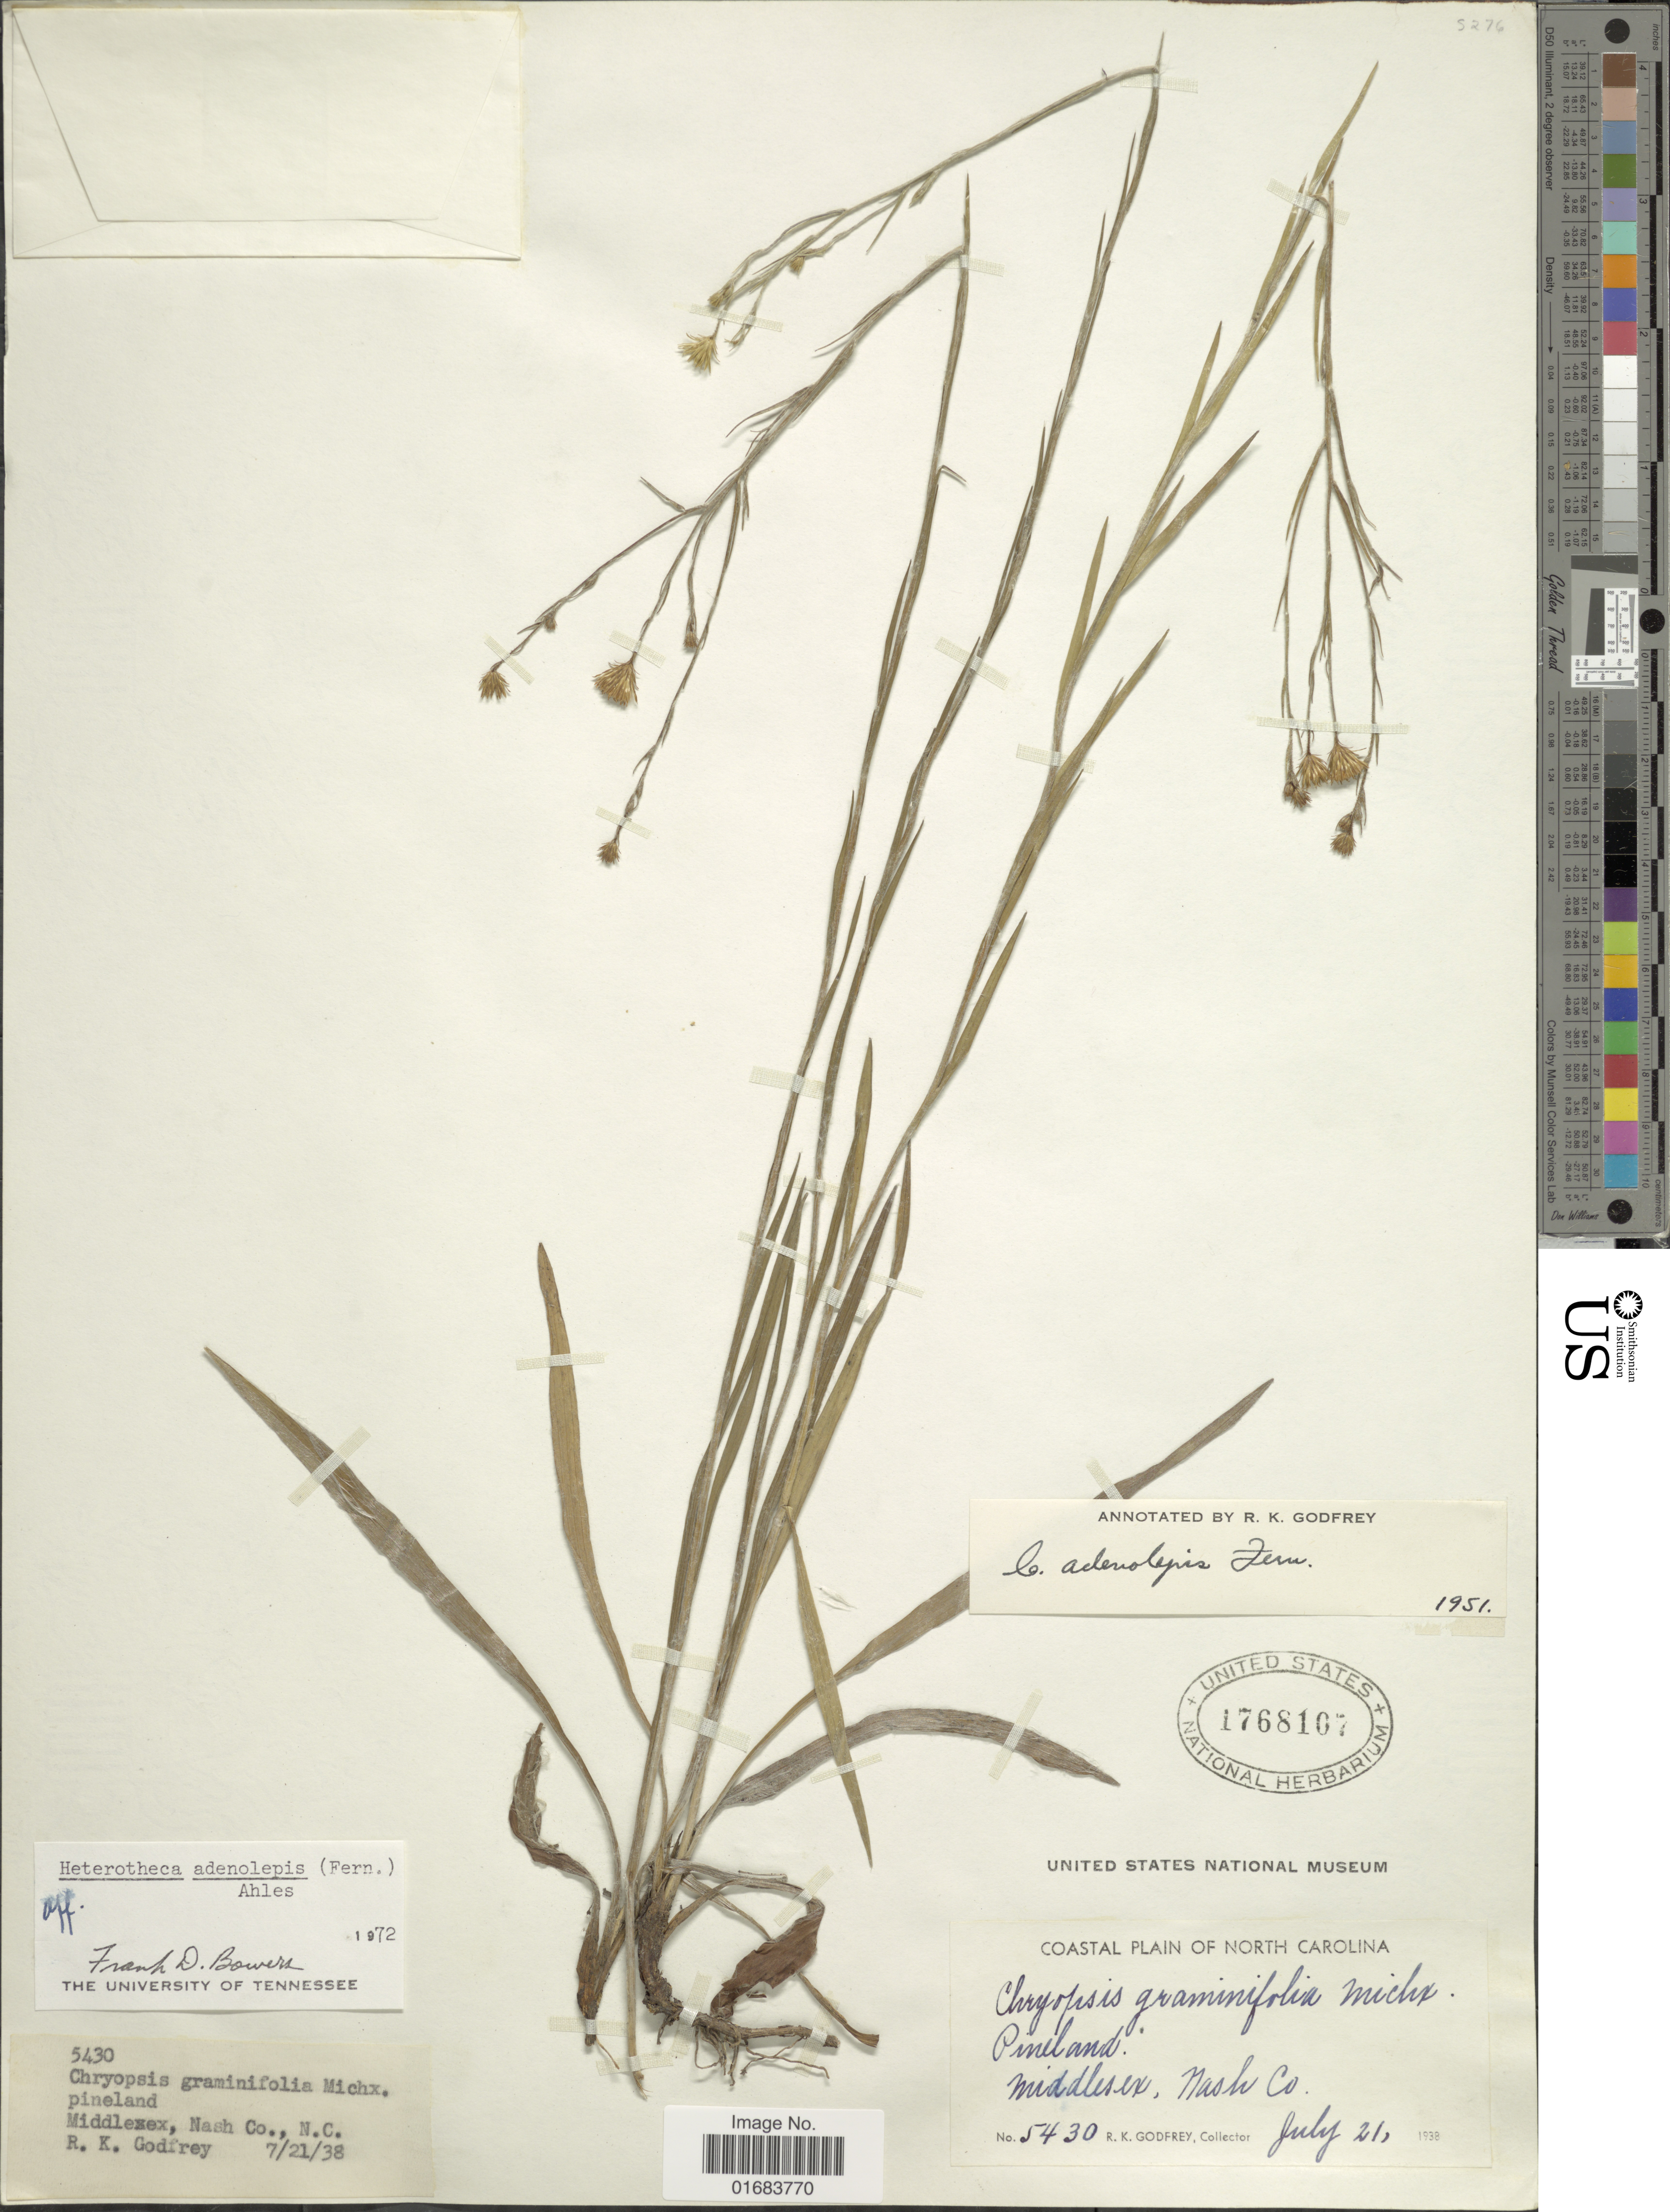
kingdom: Plantae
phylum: Tracheophyta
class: Magnoliopsida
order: Asterales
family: Asteraceae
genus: Pityopsis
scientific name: Pityopsis adenolepis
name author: (Fernald) Semple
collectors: R. K. Godfrey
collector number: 5430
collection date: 1938-07-21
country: United States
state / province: North Carolina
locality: Middlesex, Nash Co.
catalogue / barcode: US 1768107